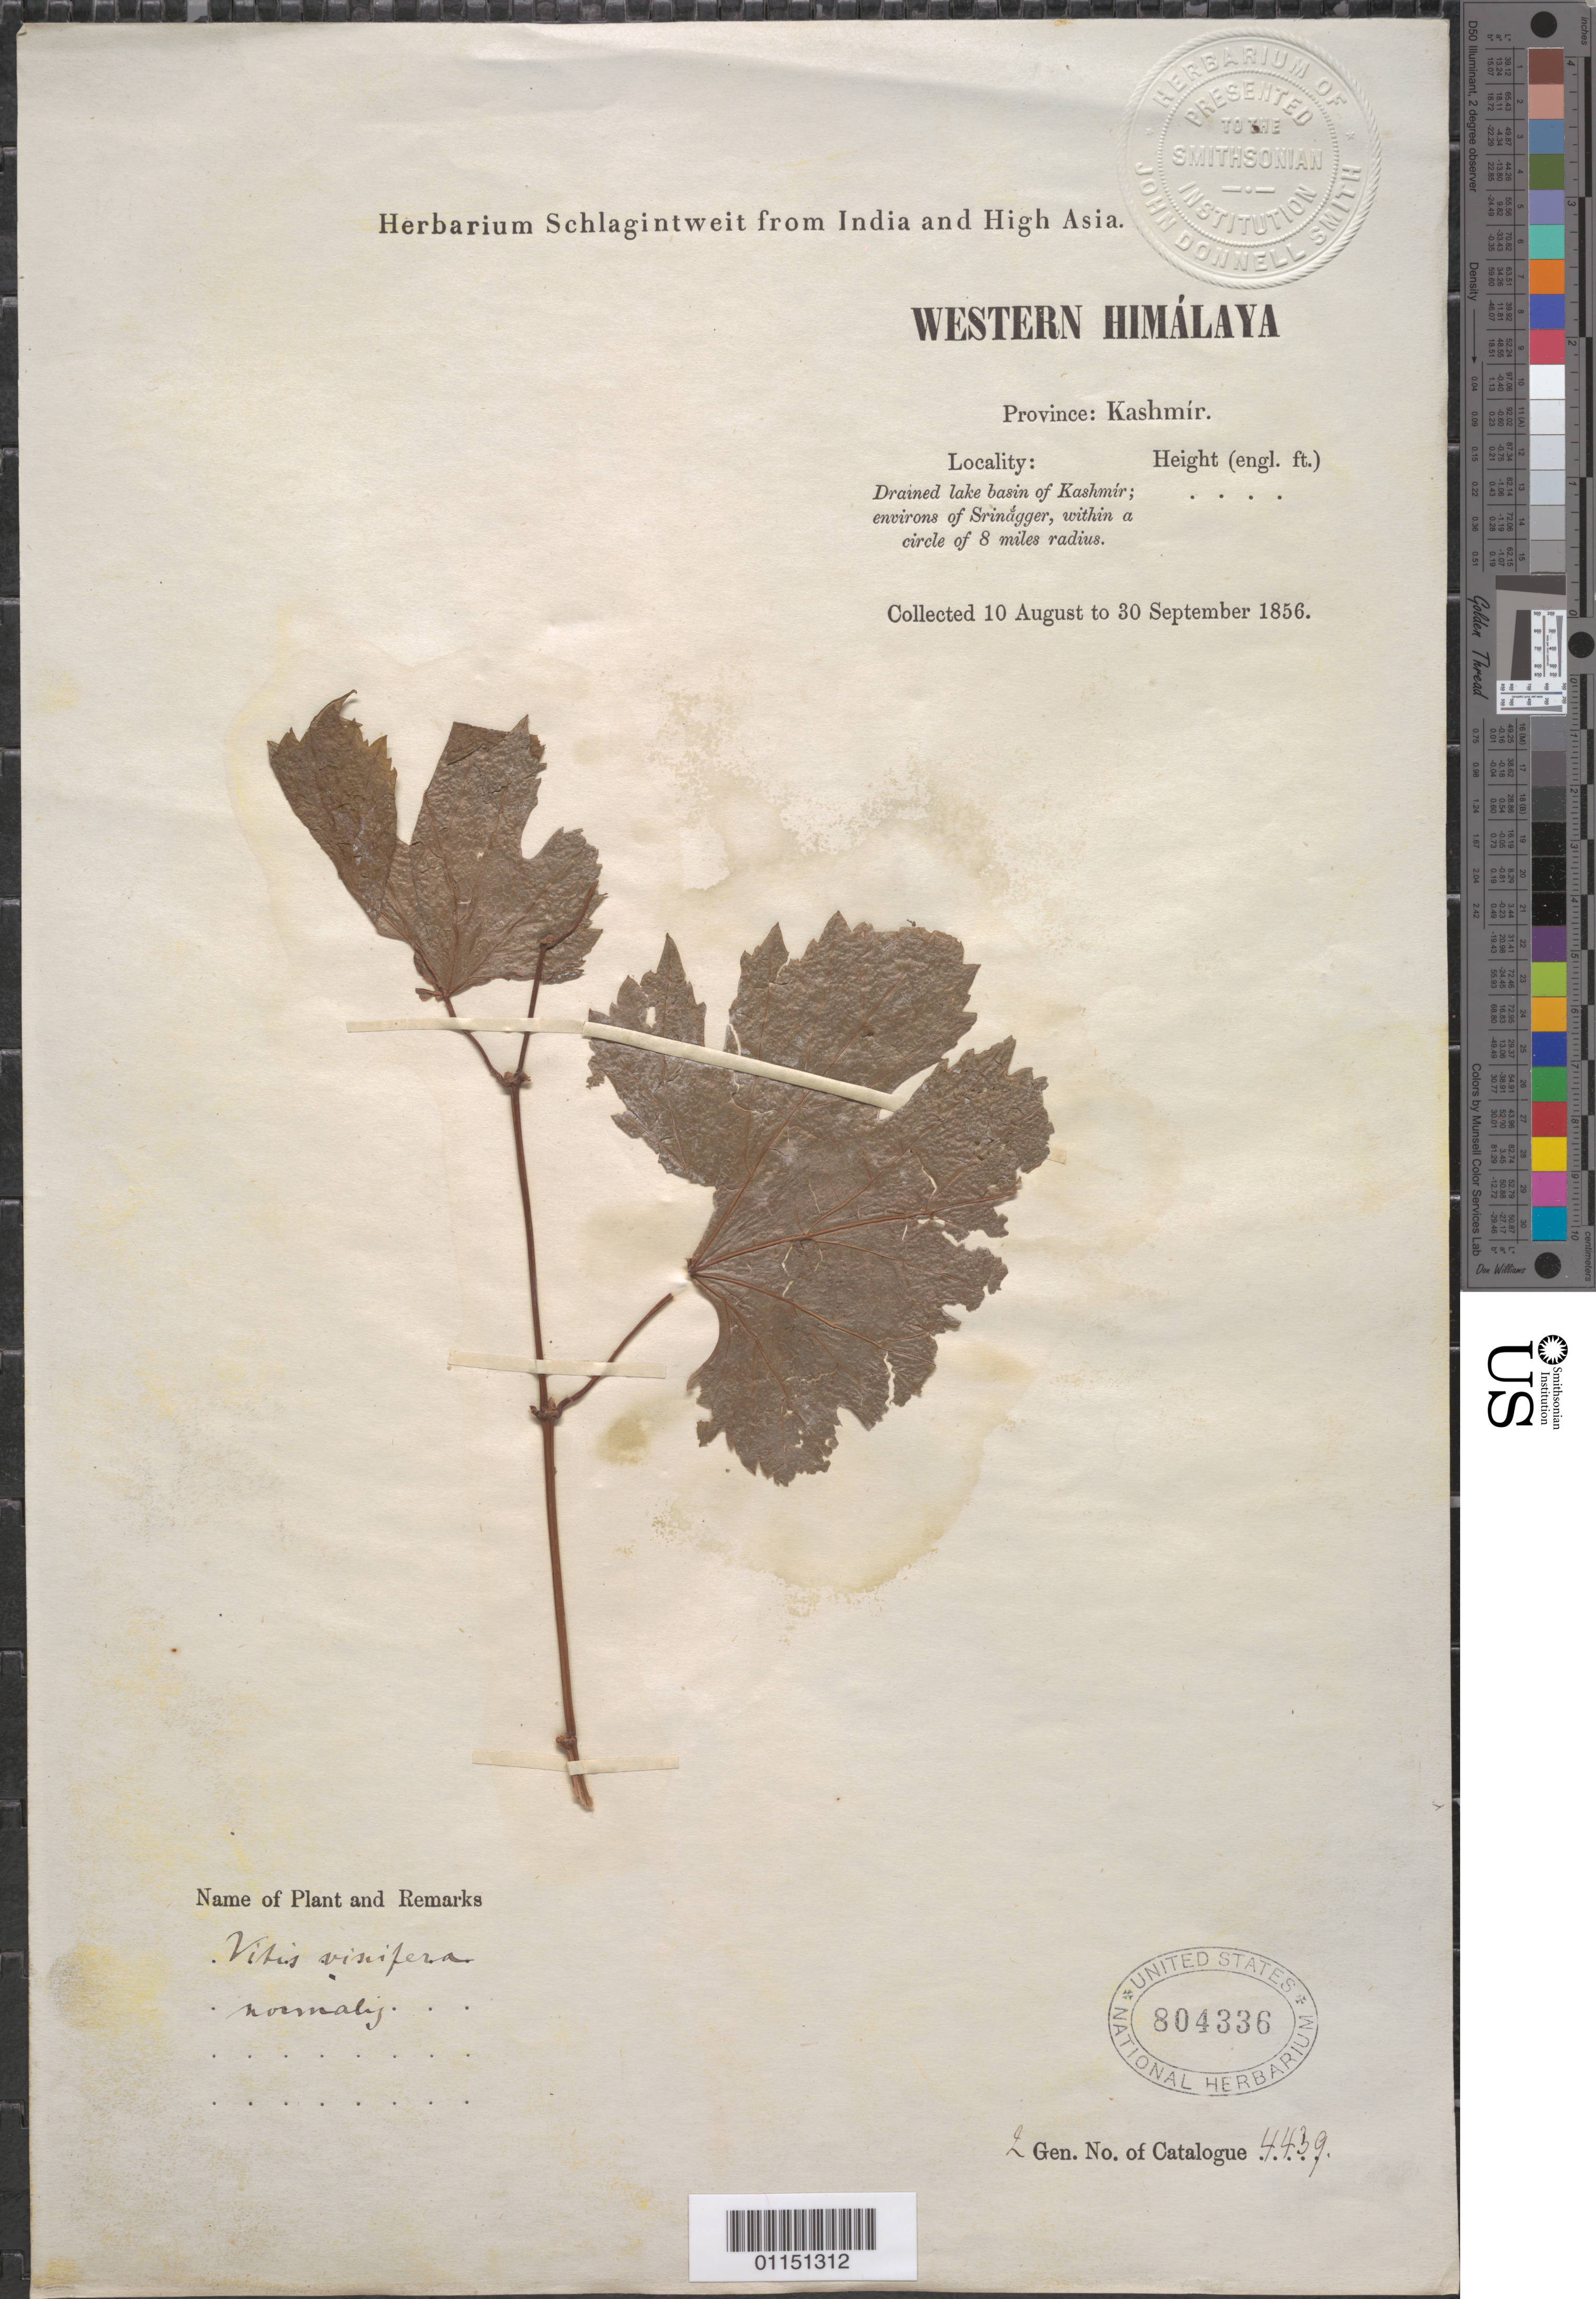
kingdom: Plantae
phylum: Tracheophyta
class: Magnoliopsida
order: Vitales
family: Vitaceae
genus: Vitis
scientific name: Vitis vinifera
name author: L.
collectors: Herbarium Schlagintweit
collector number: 4439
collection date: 1856-08-10/1956-09-30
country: India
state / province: Jammu and Kashmir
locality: W Himalaya. Environs of Srinagger, within a circle of 8 mi radius.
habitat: Drained lake basin.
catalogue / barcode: US 804336